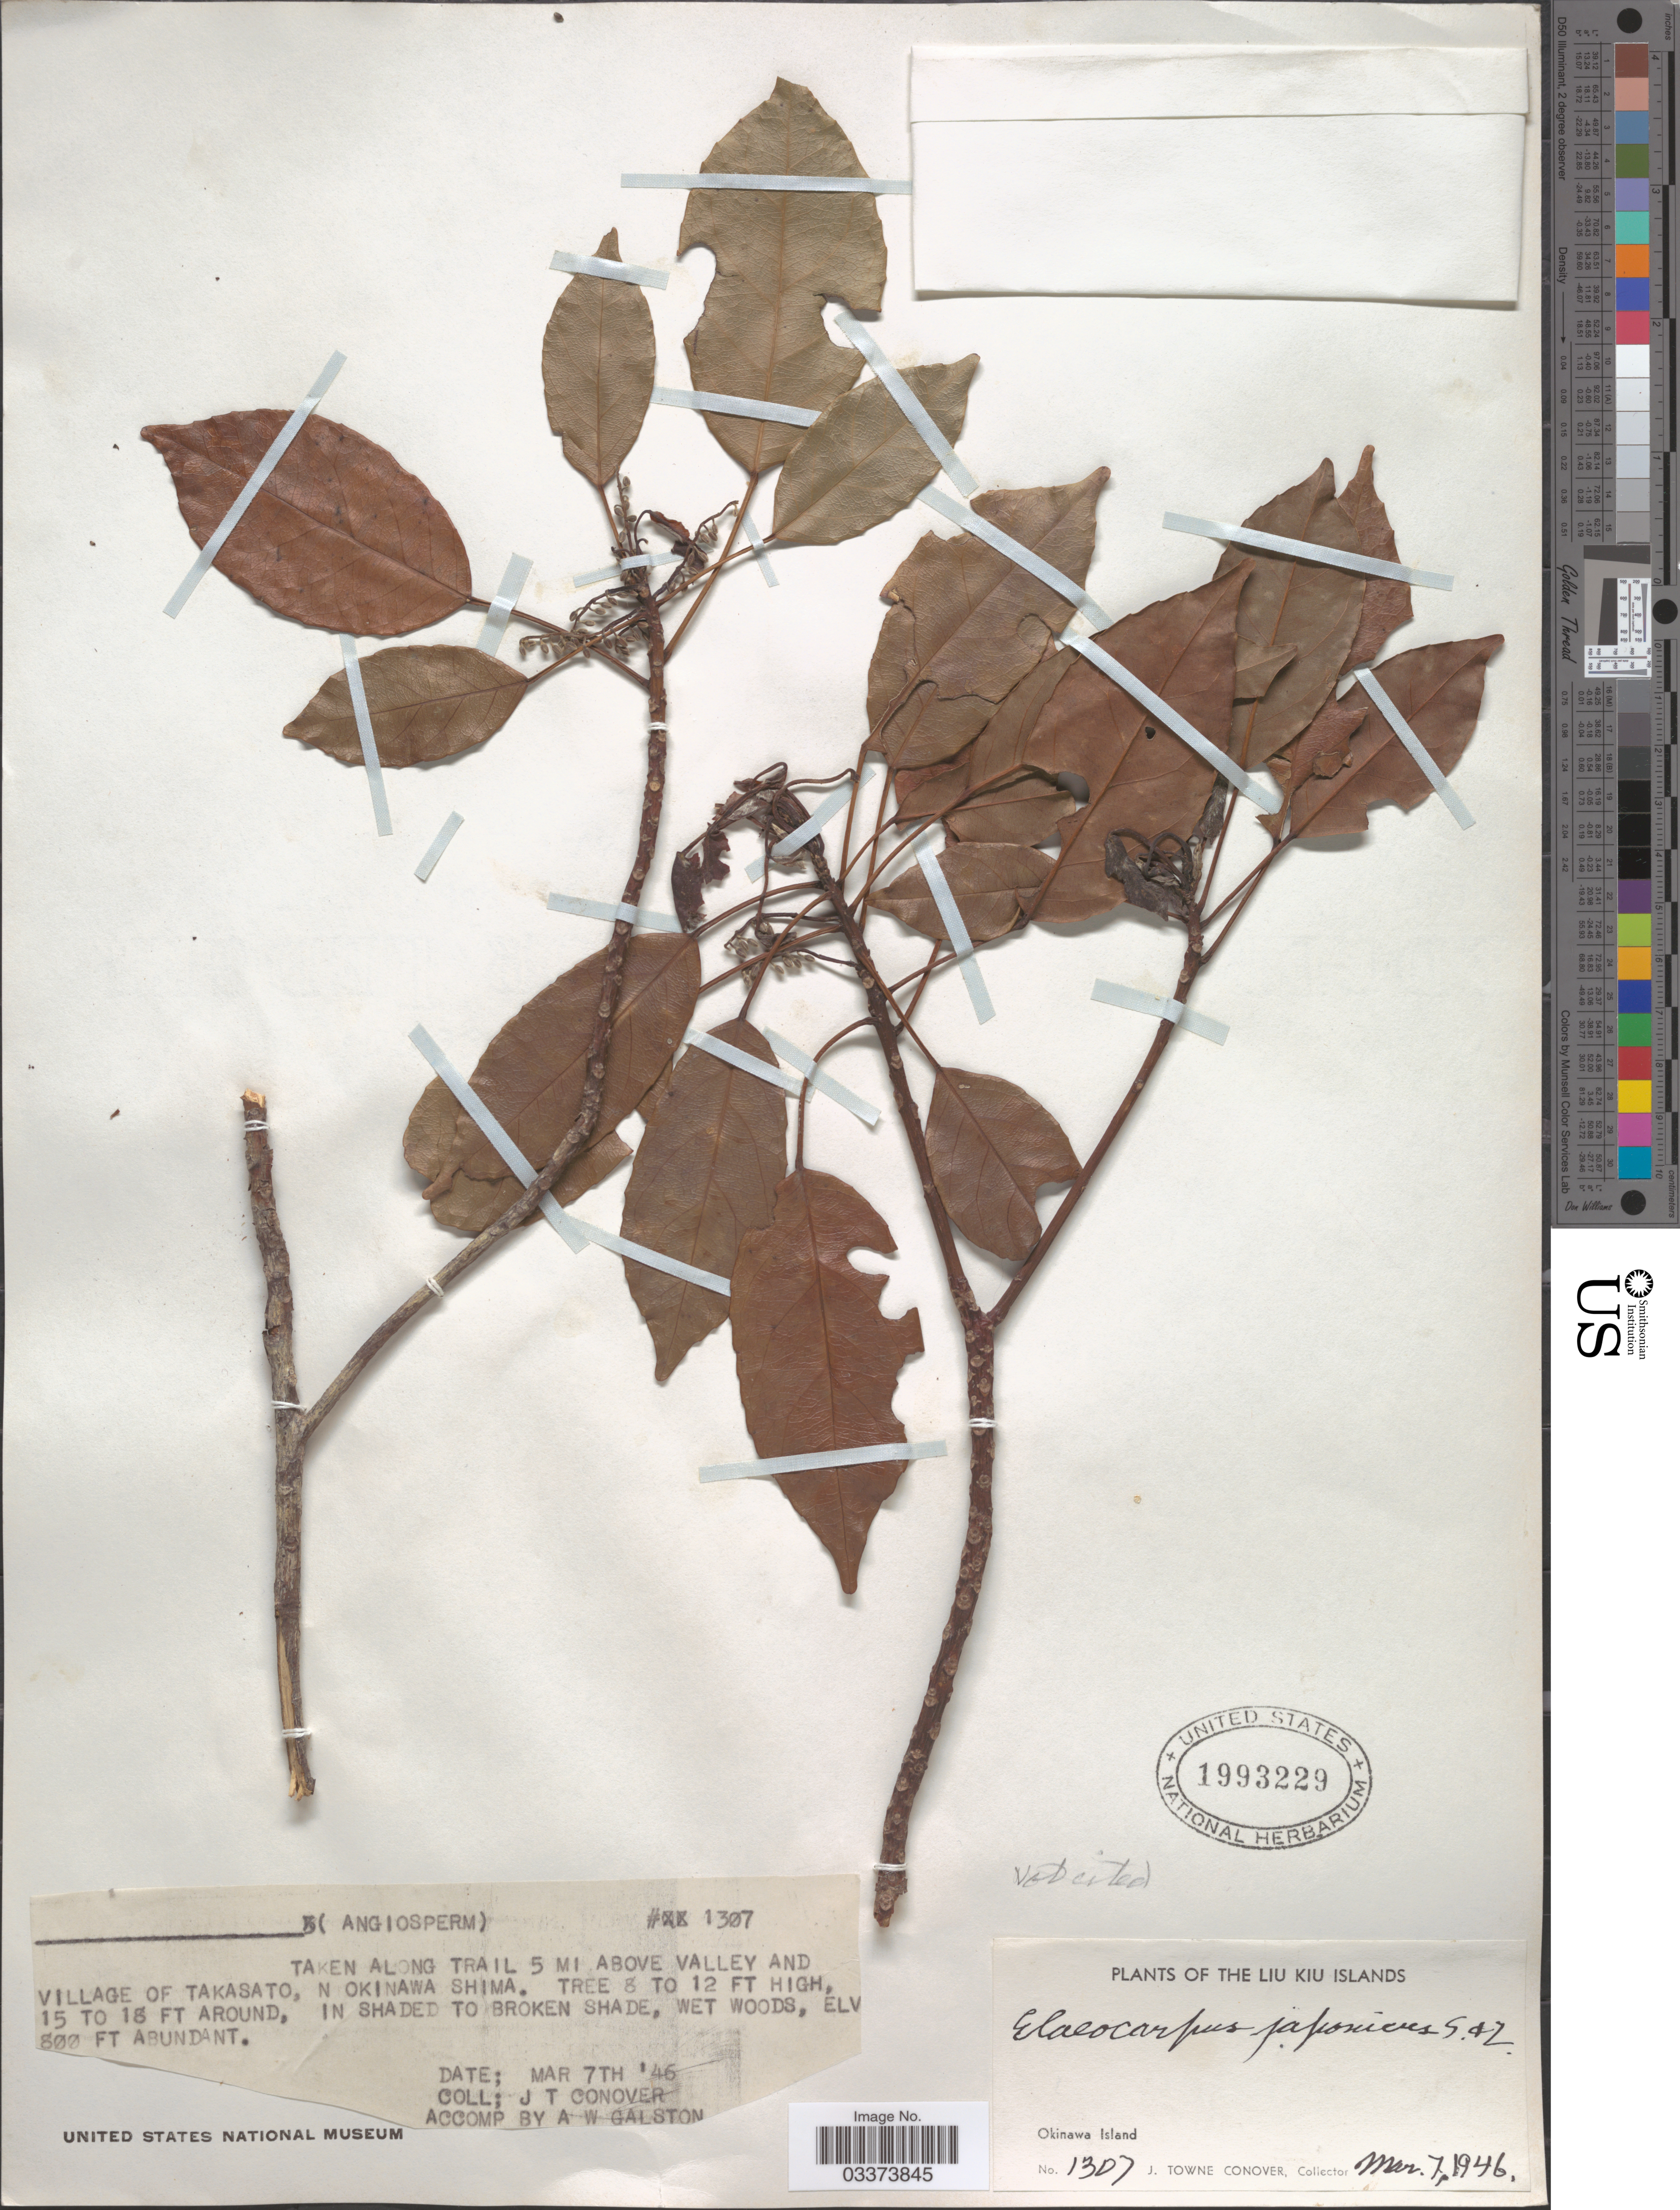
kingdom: Plantae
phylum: Tracheophyta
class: Magnoliopsida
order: Oxalidales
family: Elaeocarpaceae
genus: Elaeocarpus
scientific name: Elaeocarpus japonicus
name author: Siebold & Zucc.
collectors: J. T. Conover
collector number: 1307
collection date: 1946-03-07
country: Japan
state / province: Okinawa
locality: Taken along trail 5 mi above valley and village of Takasato, N Okinawa Shima.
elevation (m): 244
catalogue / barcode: US 1993229